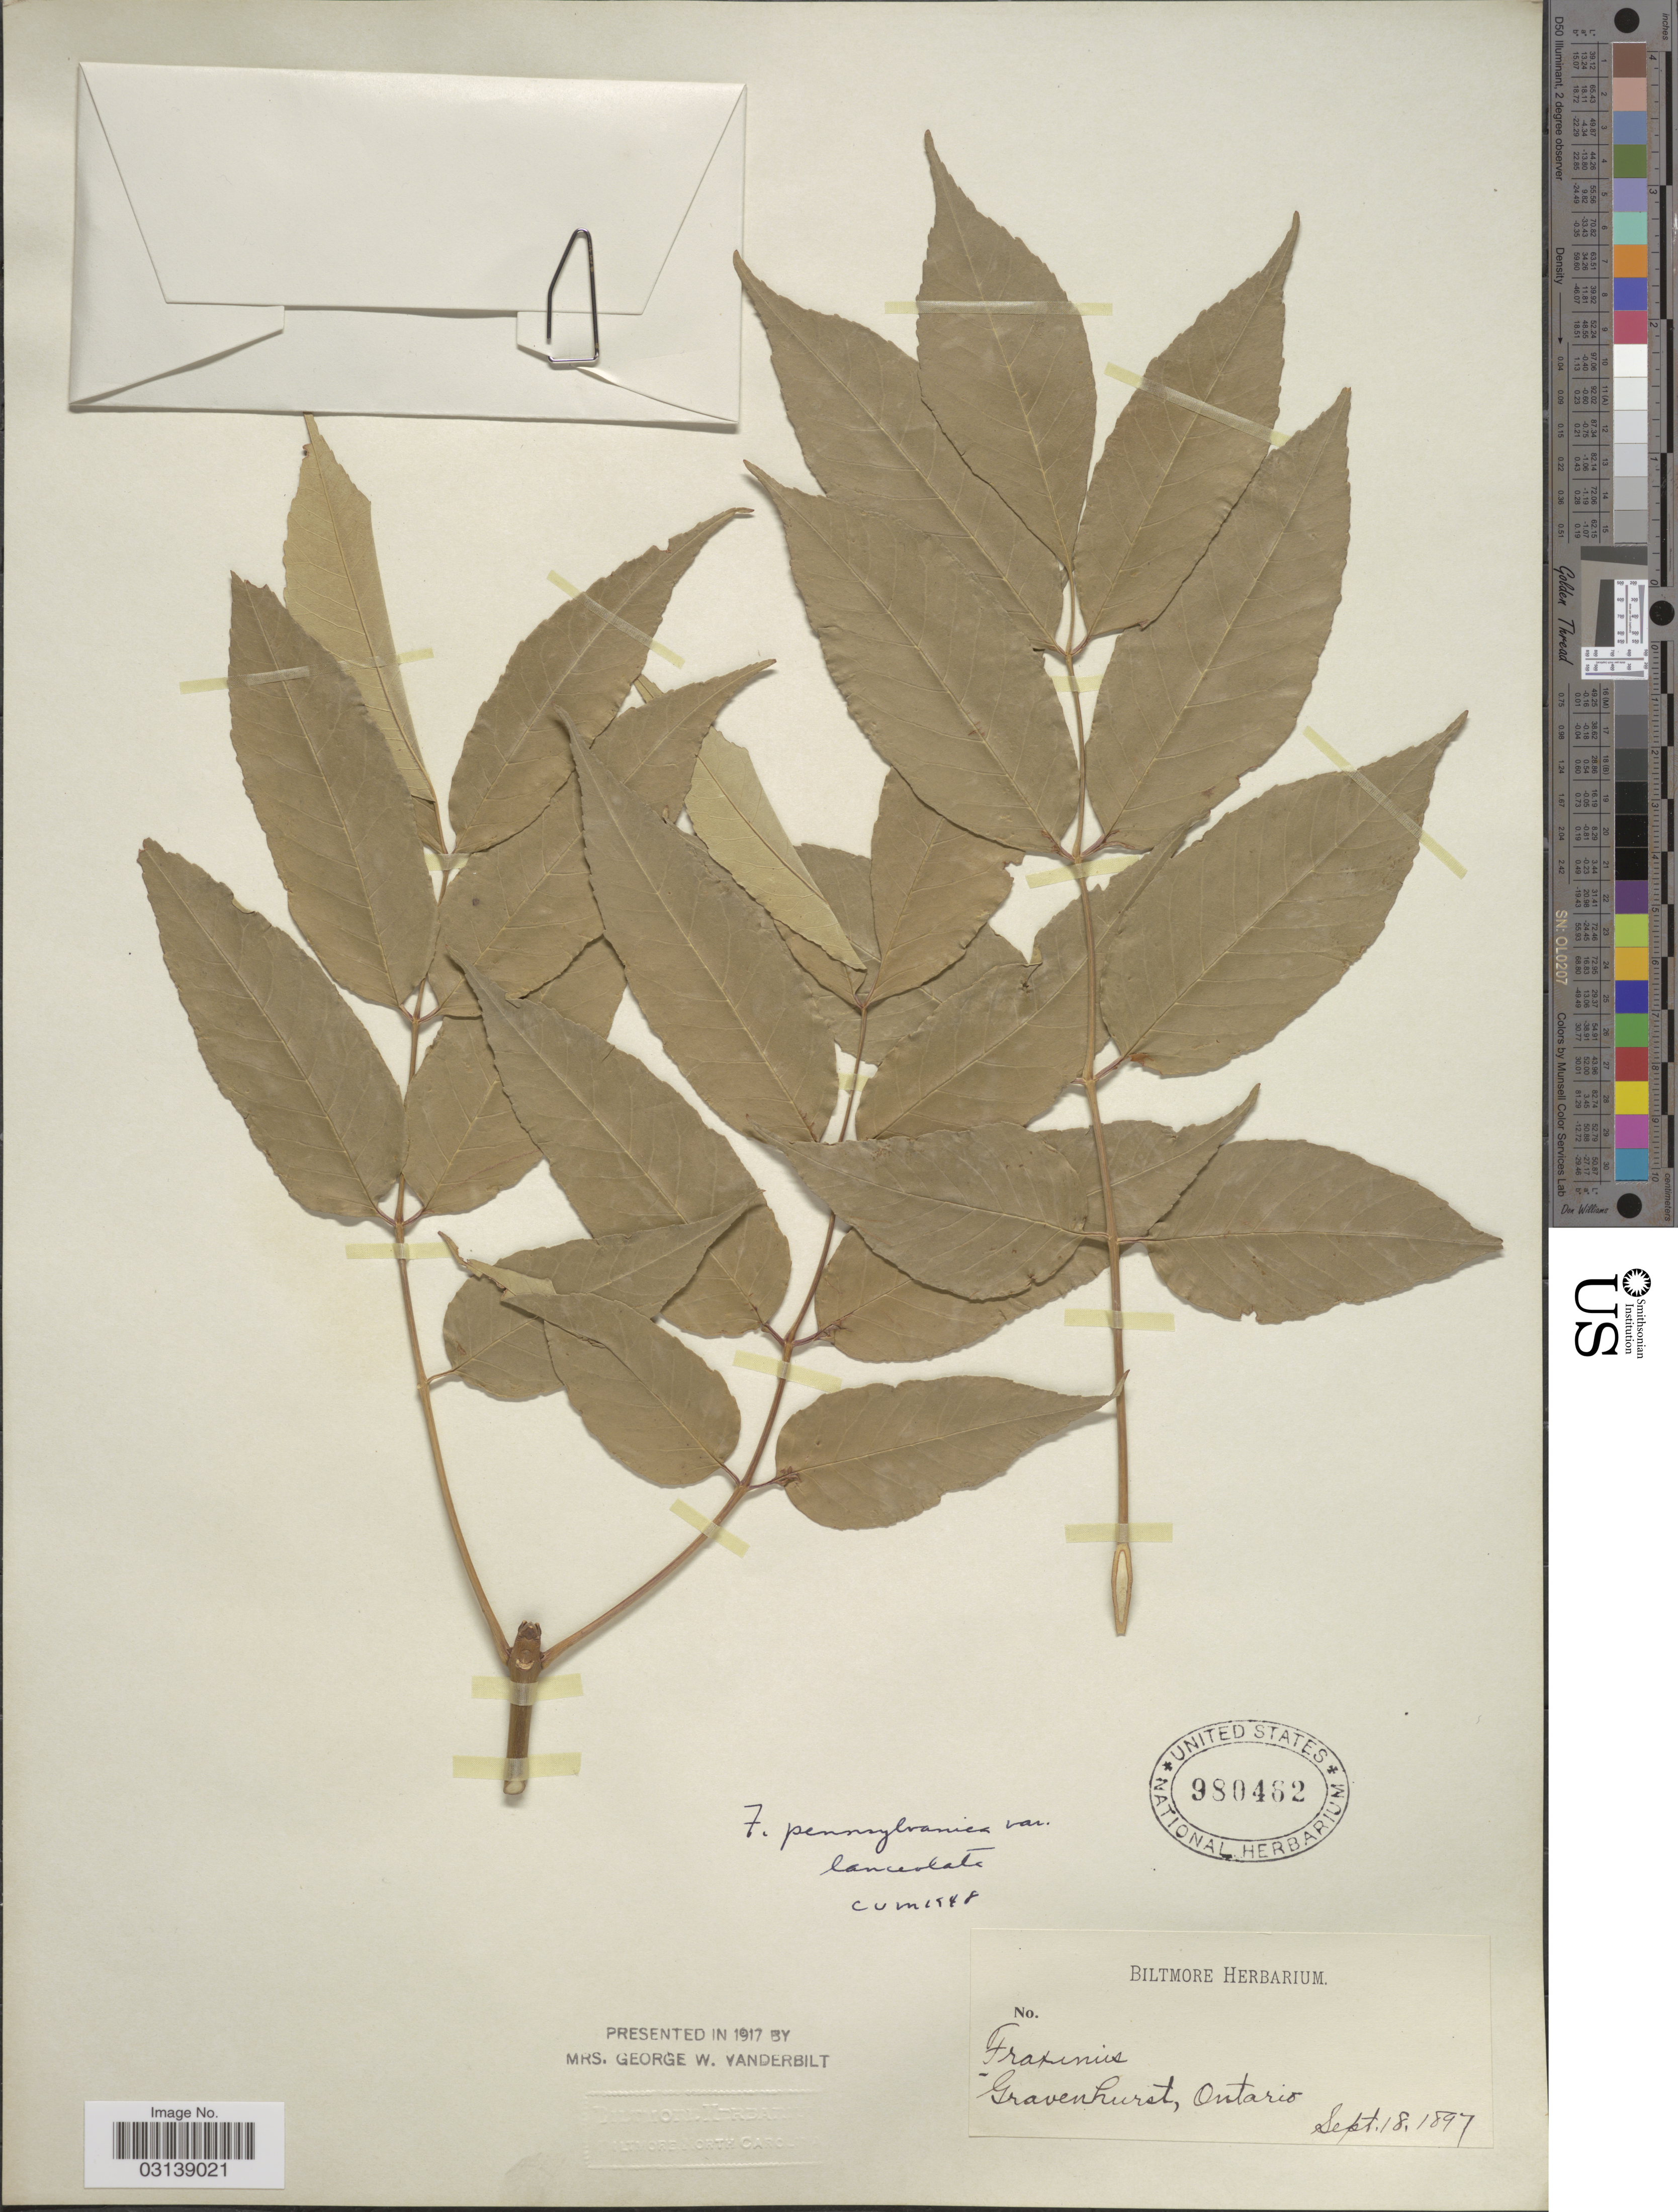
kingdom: Plantae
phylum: Tracheophyta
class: Magnoliopsida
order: Lamiales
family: Oleaceae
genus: Fraxinus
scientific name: Fraxinus pennsylvanica var. lanceolata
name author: Sarg.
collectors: ex herb. Biltmore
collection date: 1897-09-18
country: Canada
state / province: Ontario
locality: Gravenhurst.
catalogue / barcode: US 980462